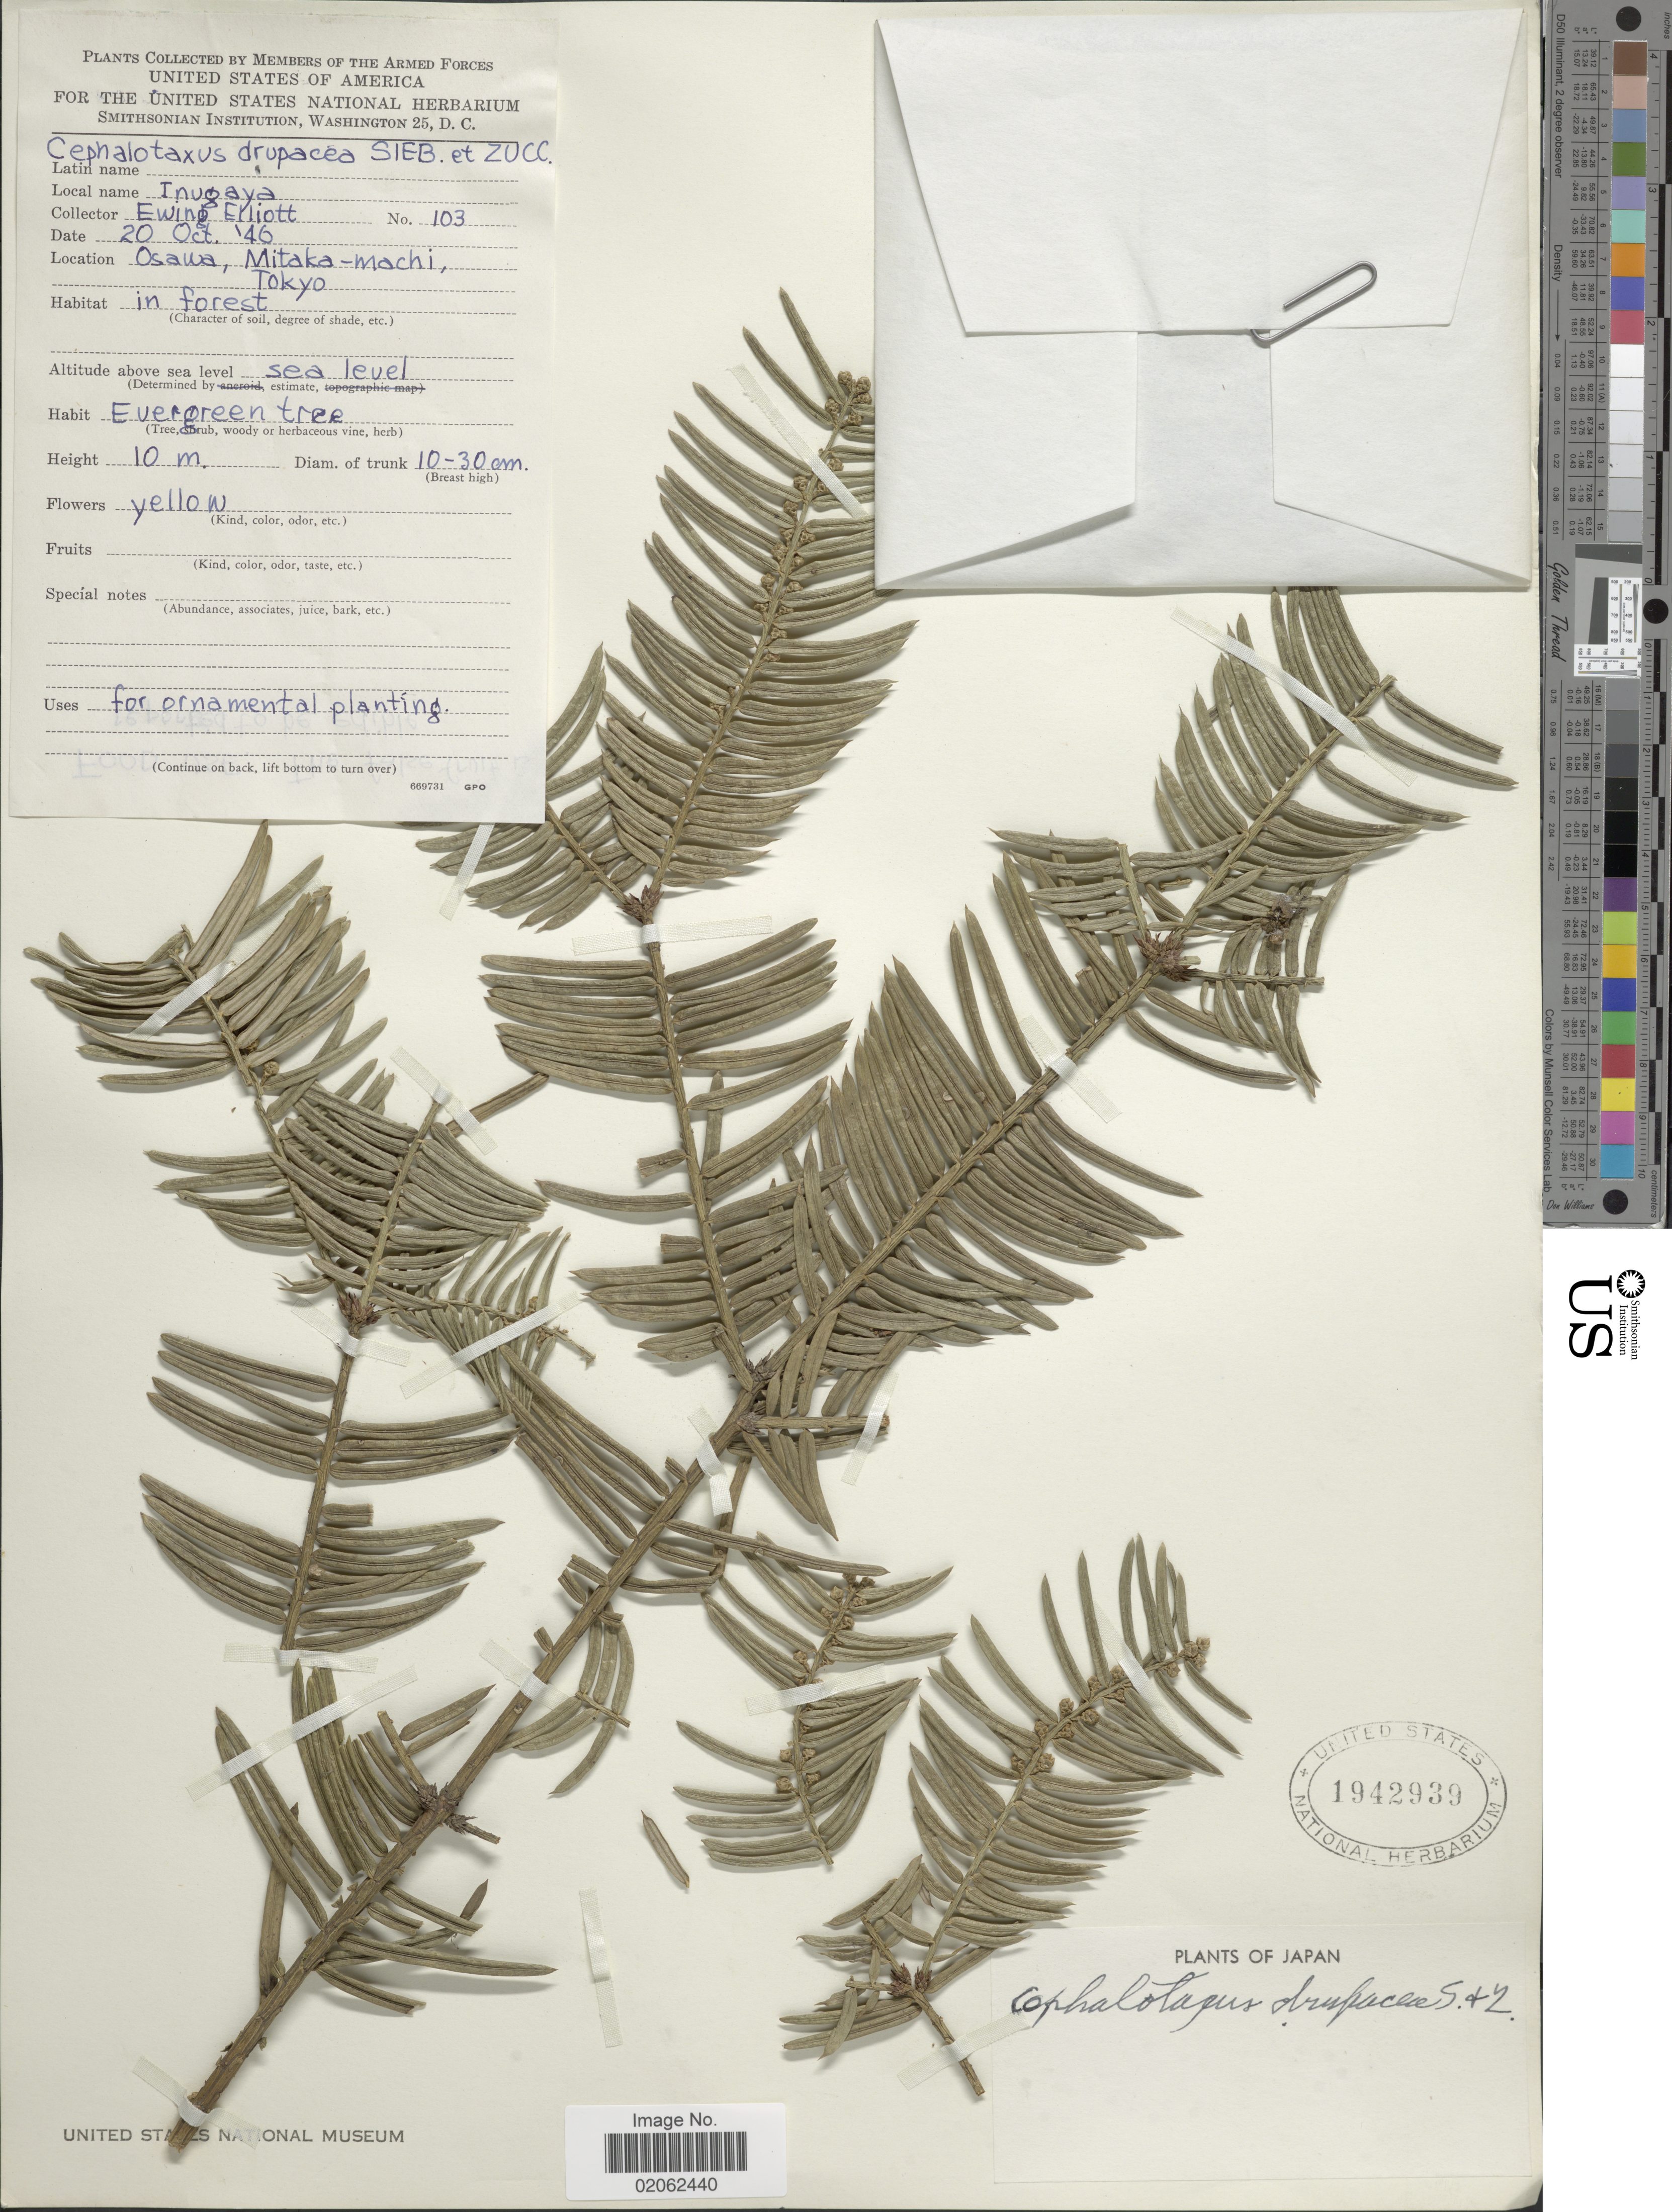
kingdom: Plantae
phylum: Tracheophyta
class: Pinopsida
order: Pinales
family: Cephalotaxaceae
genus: Cephalotaxus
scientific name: Cephalotaxus harringtonia var. drupacea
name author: (Siebold & Zucc.) Koidz.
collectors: E. Elliot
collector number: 103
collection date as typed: Transcribed d/m/y: 20/10/46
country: Japan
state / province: Tokyo, Federal City of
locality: Osawa, Mitaka-machi, Tokyo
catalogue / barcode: US 1942939